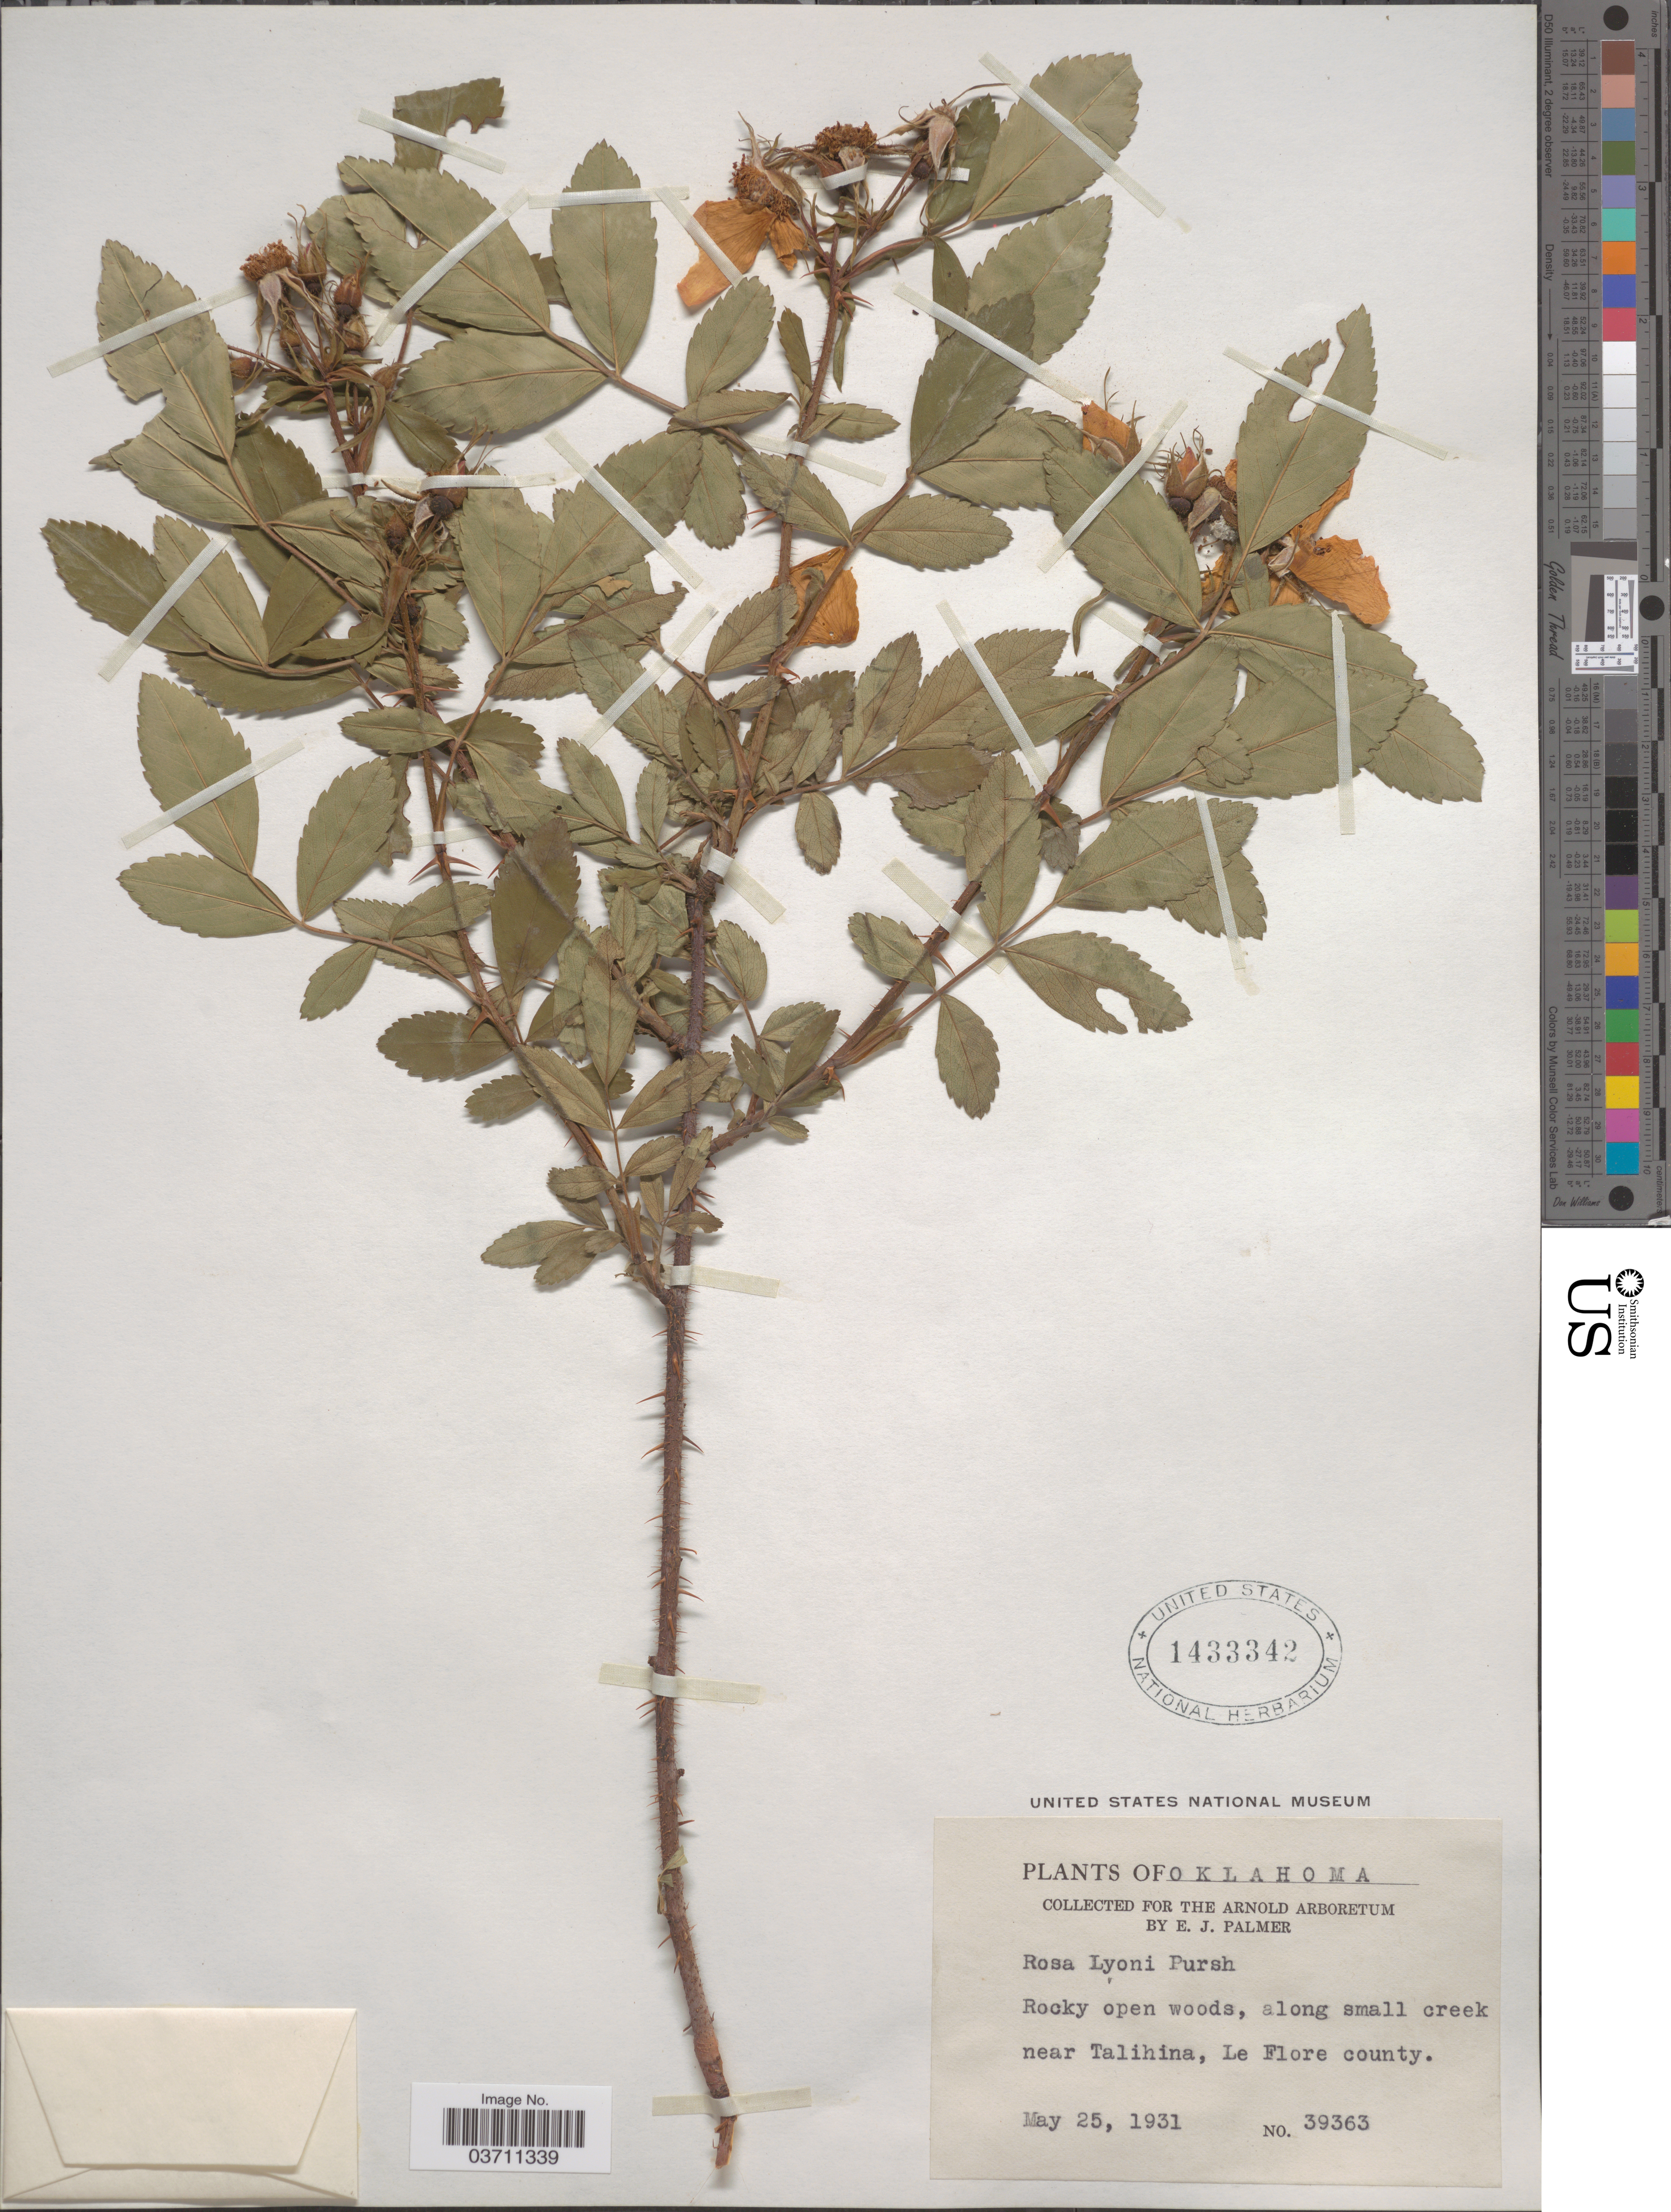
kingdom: Plantae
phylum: Tracheophyta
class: Magnoliopsida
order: Rosales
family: Rosaceae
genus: Rosa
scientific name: Rosa lyoni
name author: Pursh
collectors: E. J. Palmer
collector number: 39363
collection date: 1931-05-25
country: United States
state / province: Oklahoma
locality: Along small creek near Talihina, Le Flore county.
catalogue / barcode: US 1433342